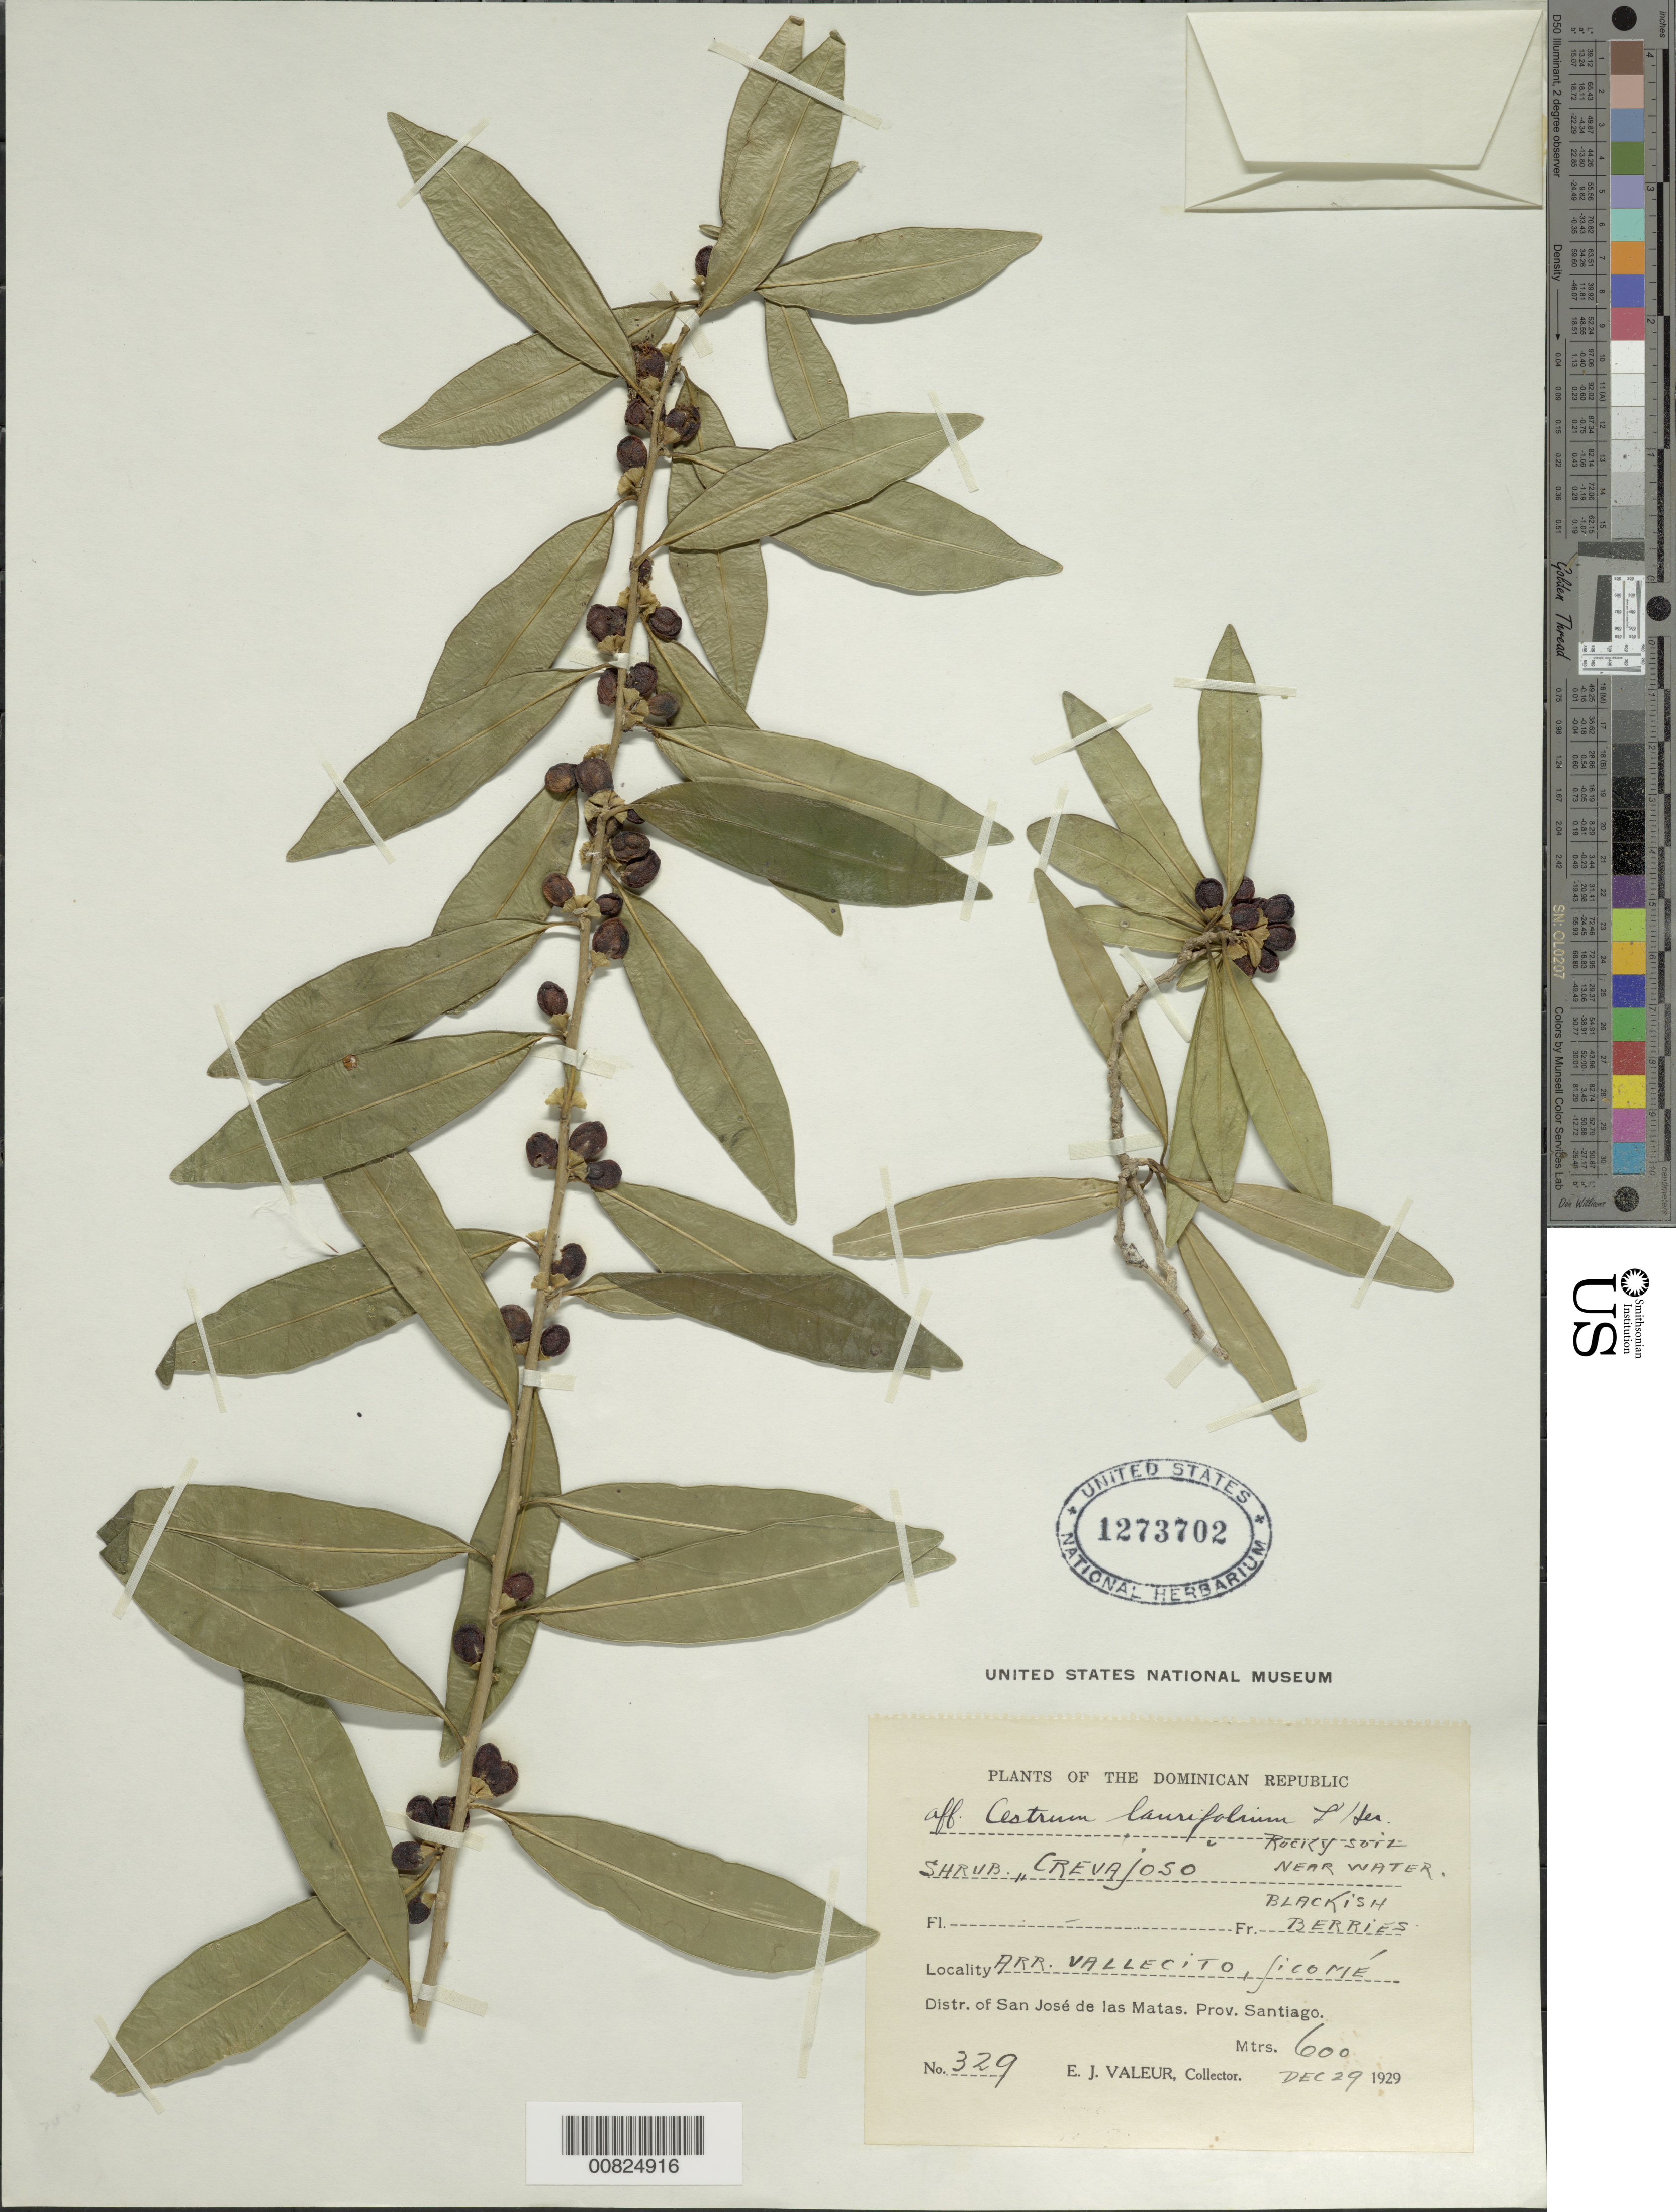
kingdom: Plantae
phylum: Tracheophyta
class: Magnoliopsida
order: Solanales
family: Solanaceae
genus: Cestrum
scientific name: Cestrum laurifolium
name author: L'Hér.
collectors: E. Valeur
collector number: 329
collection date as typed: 29 Dec 1929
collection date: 1929-12-29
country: Dominican Republic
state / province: Santiago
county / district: San José de las Matas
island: Hispaniola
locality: Arroyo Vallecito Jicomé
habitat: Rocky soil near water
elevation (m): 600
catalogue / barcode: US 1273702